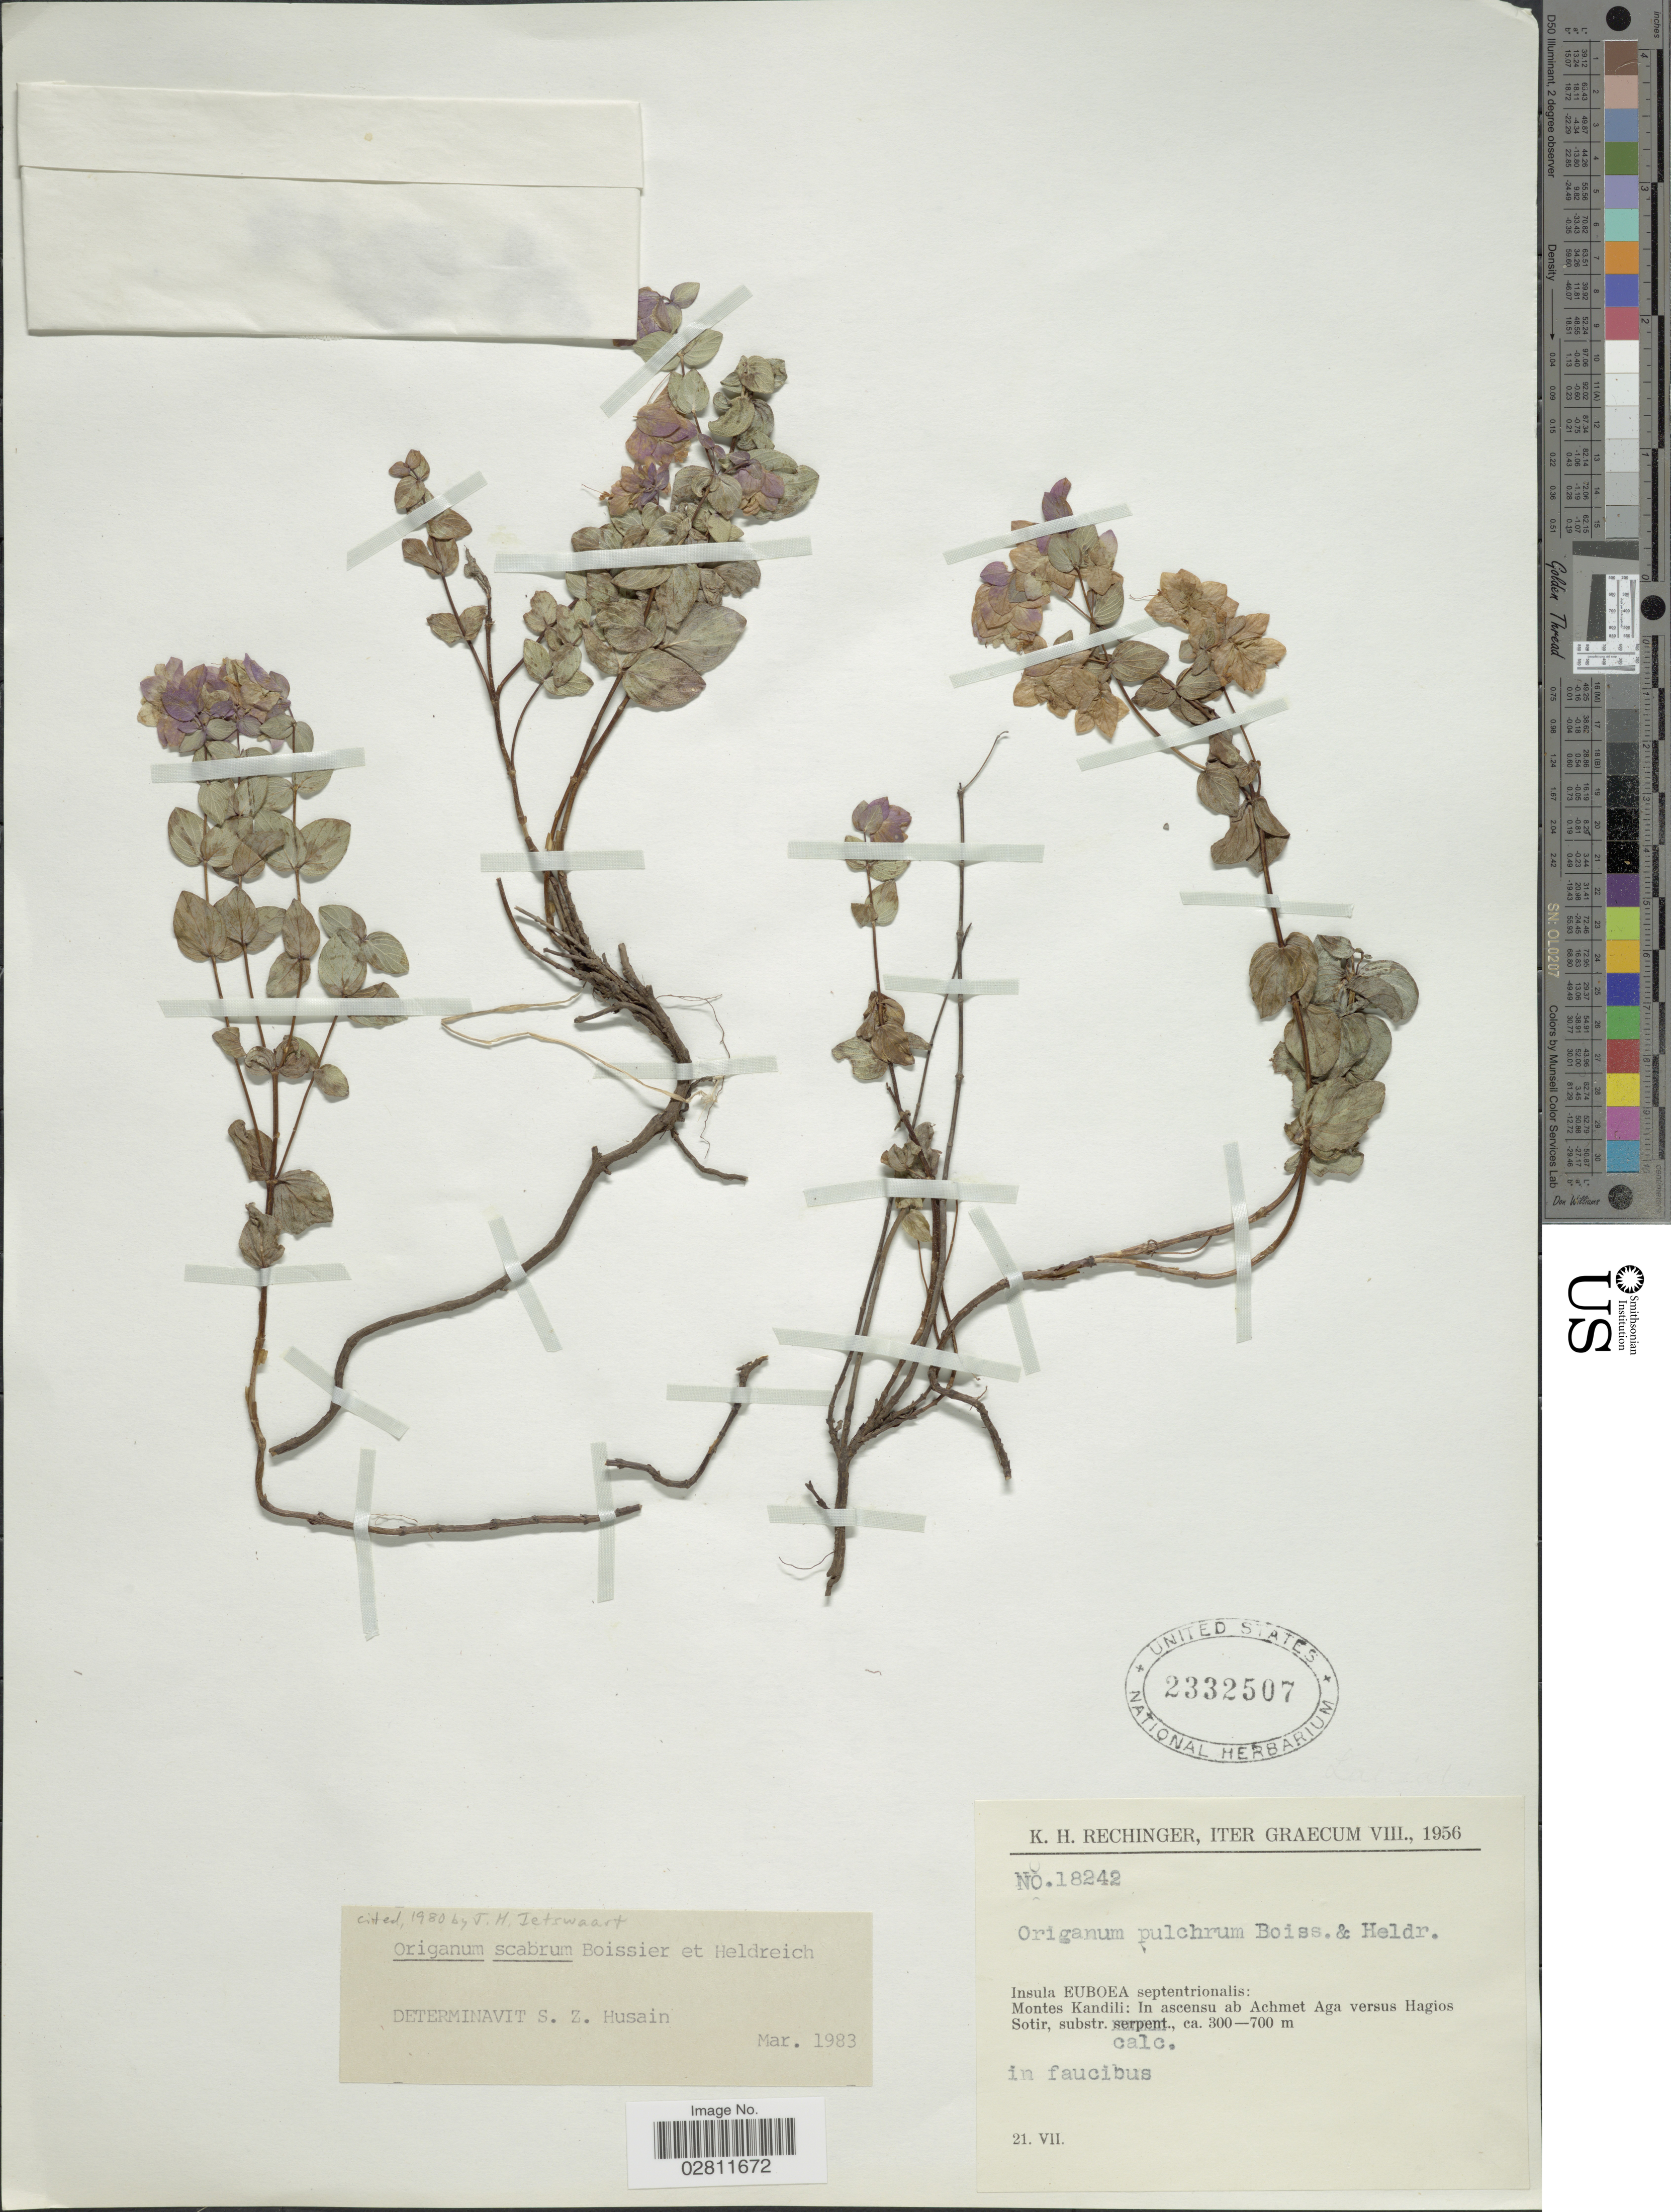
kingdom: Plantae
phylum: Tracheophyta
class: Magnoliopsida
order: Lamiales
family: Lamiaceae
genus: Origanum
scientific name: Origanum scabrum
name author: Boiss. & Heldr.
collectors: K. H. Rechinger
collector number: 18242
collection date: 1956-07-21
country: Greece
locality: Iter Graecum. Insula Euboea septentrionalis: Montes Kandili: In ascensu ab Achmet Aga versus Hagios Sotir, substr. calc.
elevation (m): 300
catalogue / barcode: US 2332507